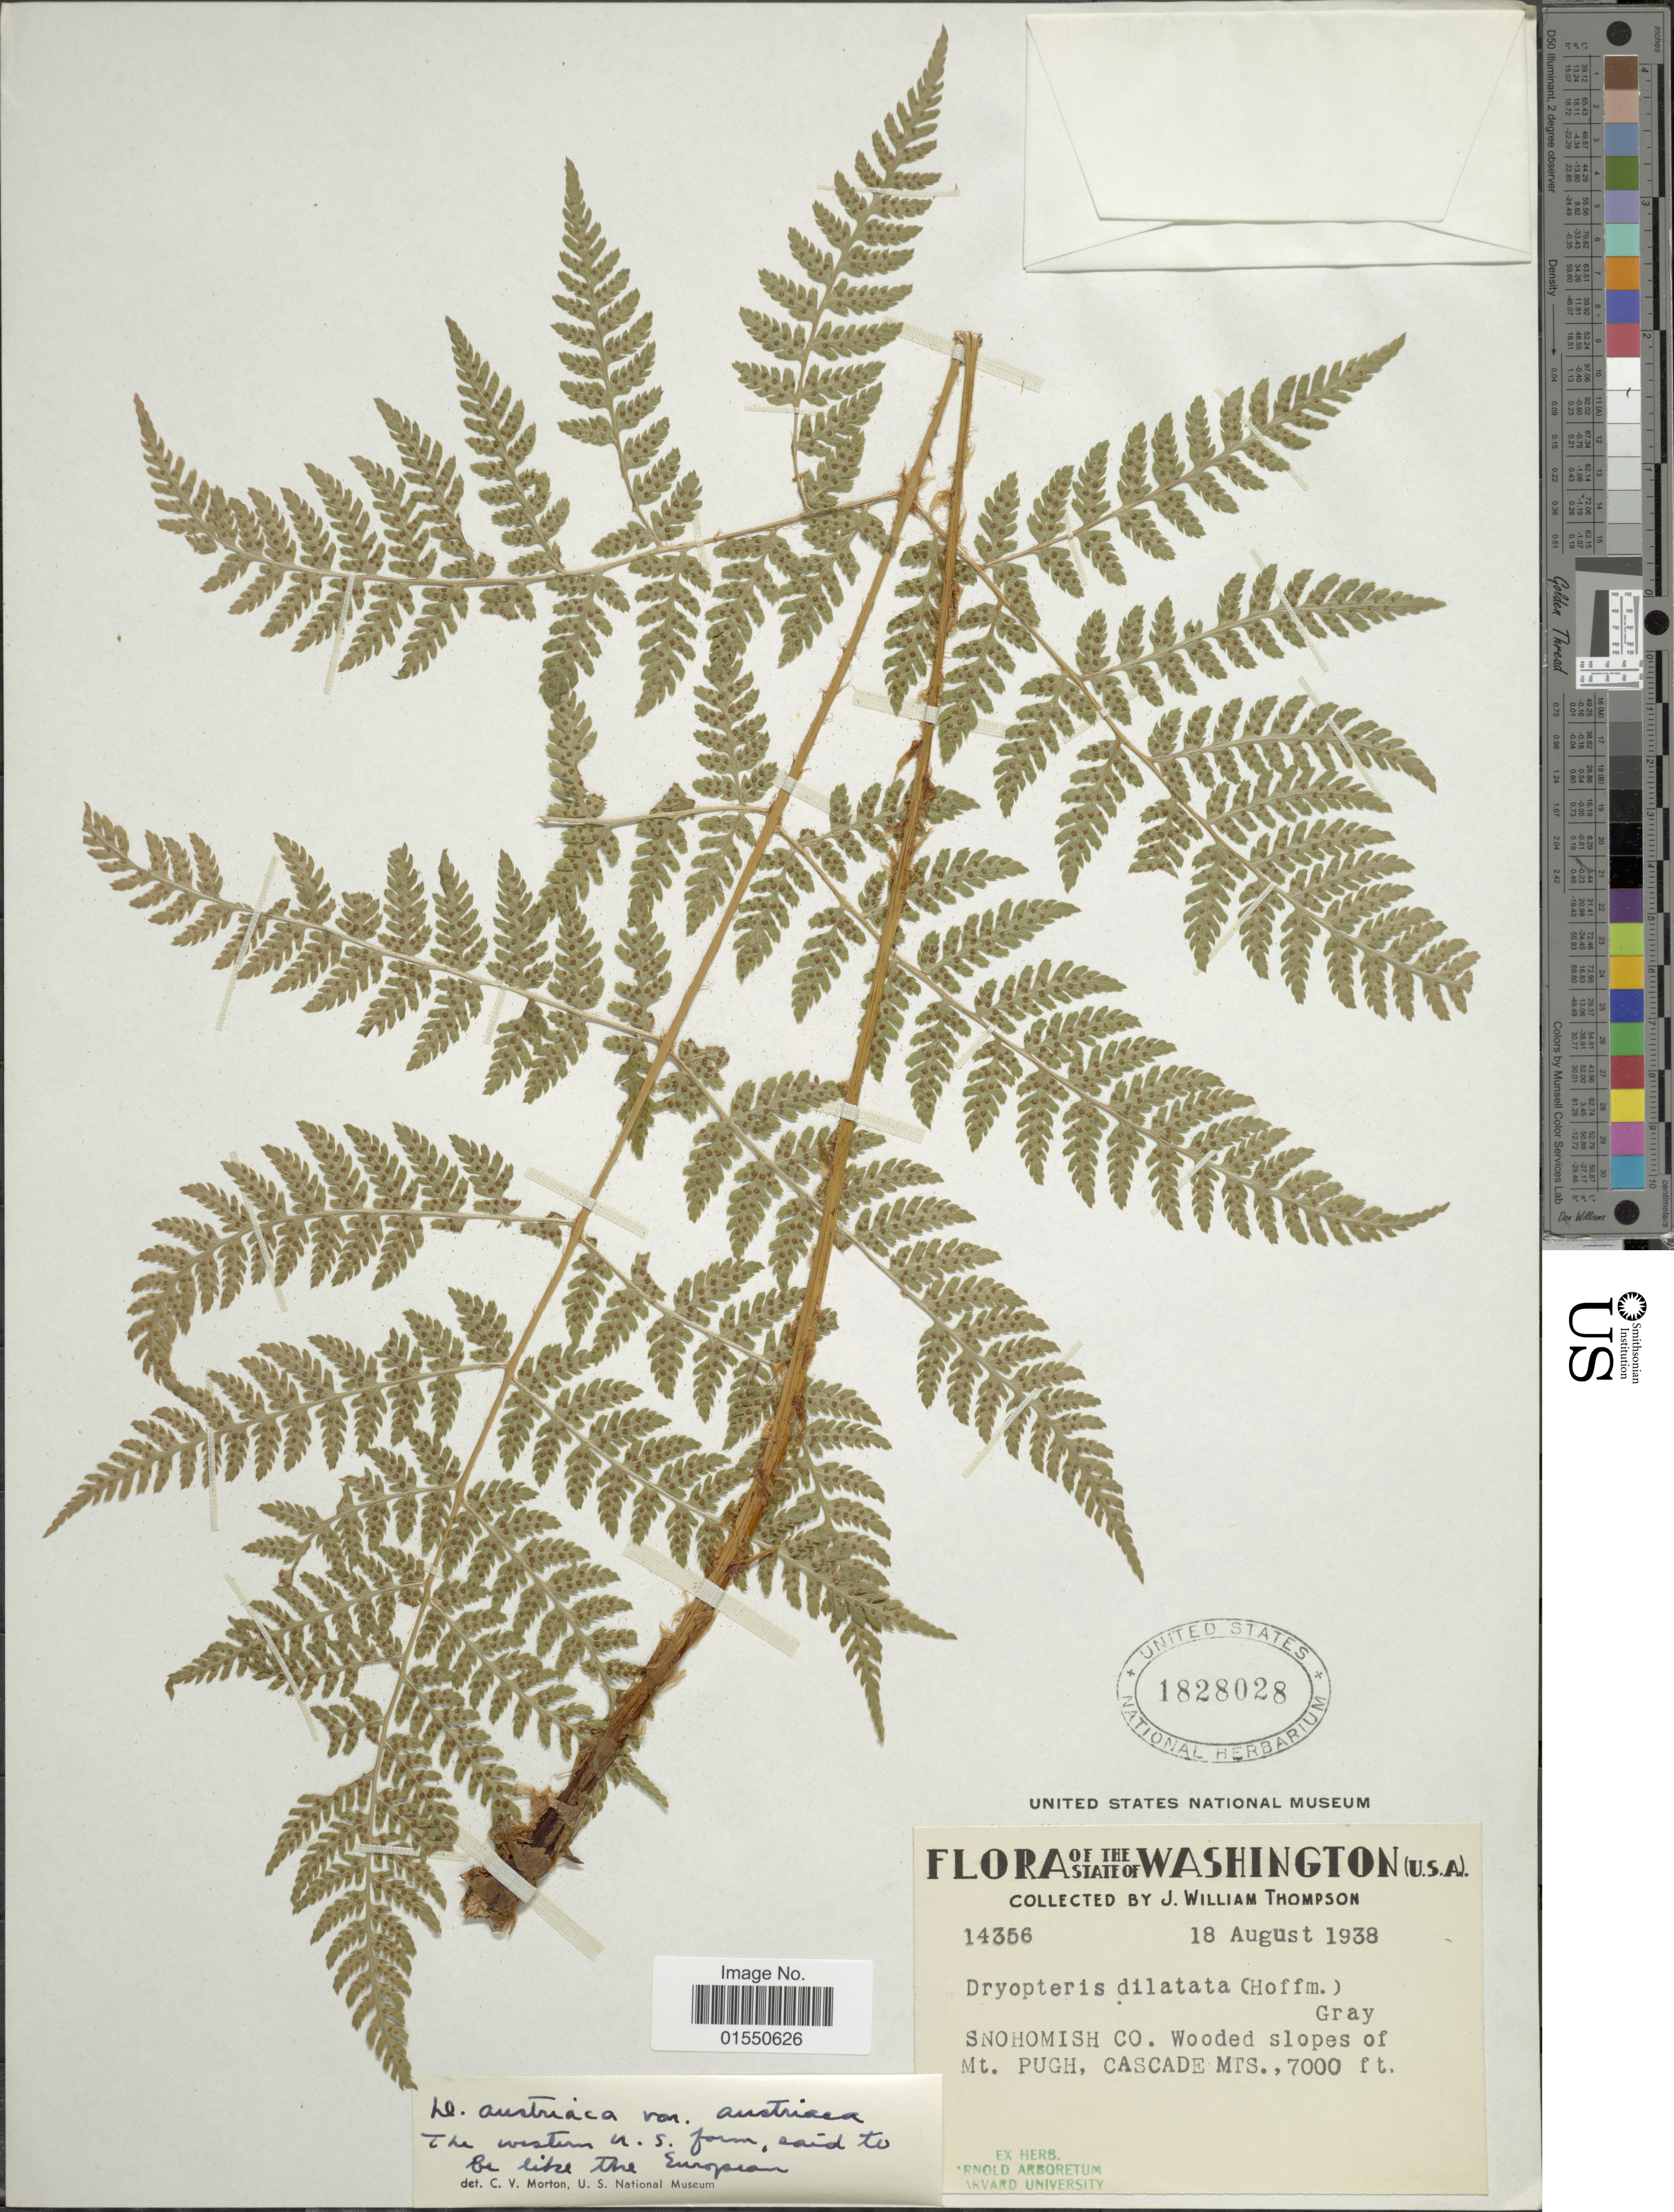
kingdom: Plantae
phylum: Tracheophyta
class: Polypodiopsida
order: Polypodiales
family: Dryopteridaceae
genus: Dryopteris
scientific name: Dryopteris expansa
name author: (C. Presl) Fraser-Jenk. & Jermy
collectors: J. W. Thompson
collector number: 14356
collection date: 1938-08-18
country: United States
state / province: Washington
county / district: Snohomish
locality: Snohomish Co. wooded slopes of Mt. Pugh, Cascade Mts.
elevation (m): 2134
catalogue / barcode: US 1828028